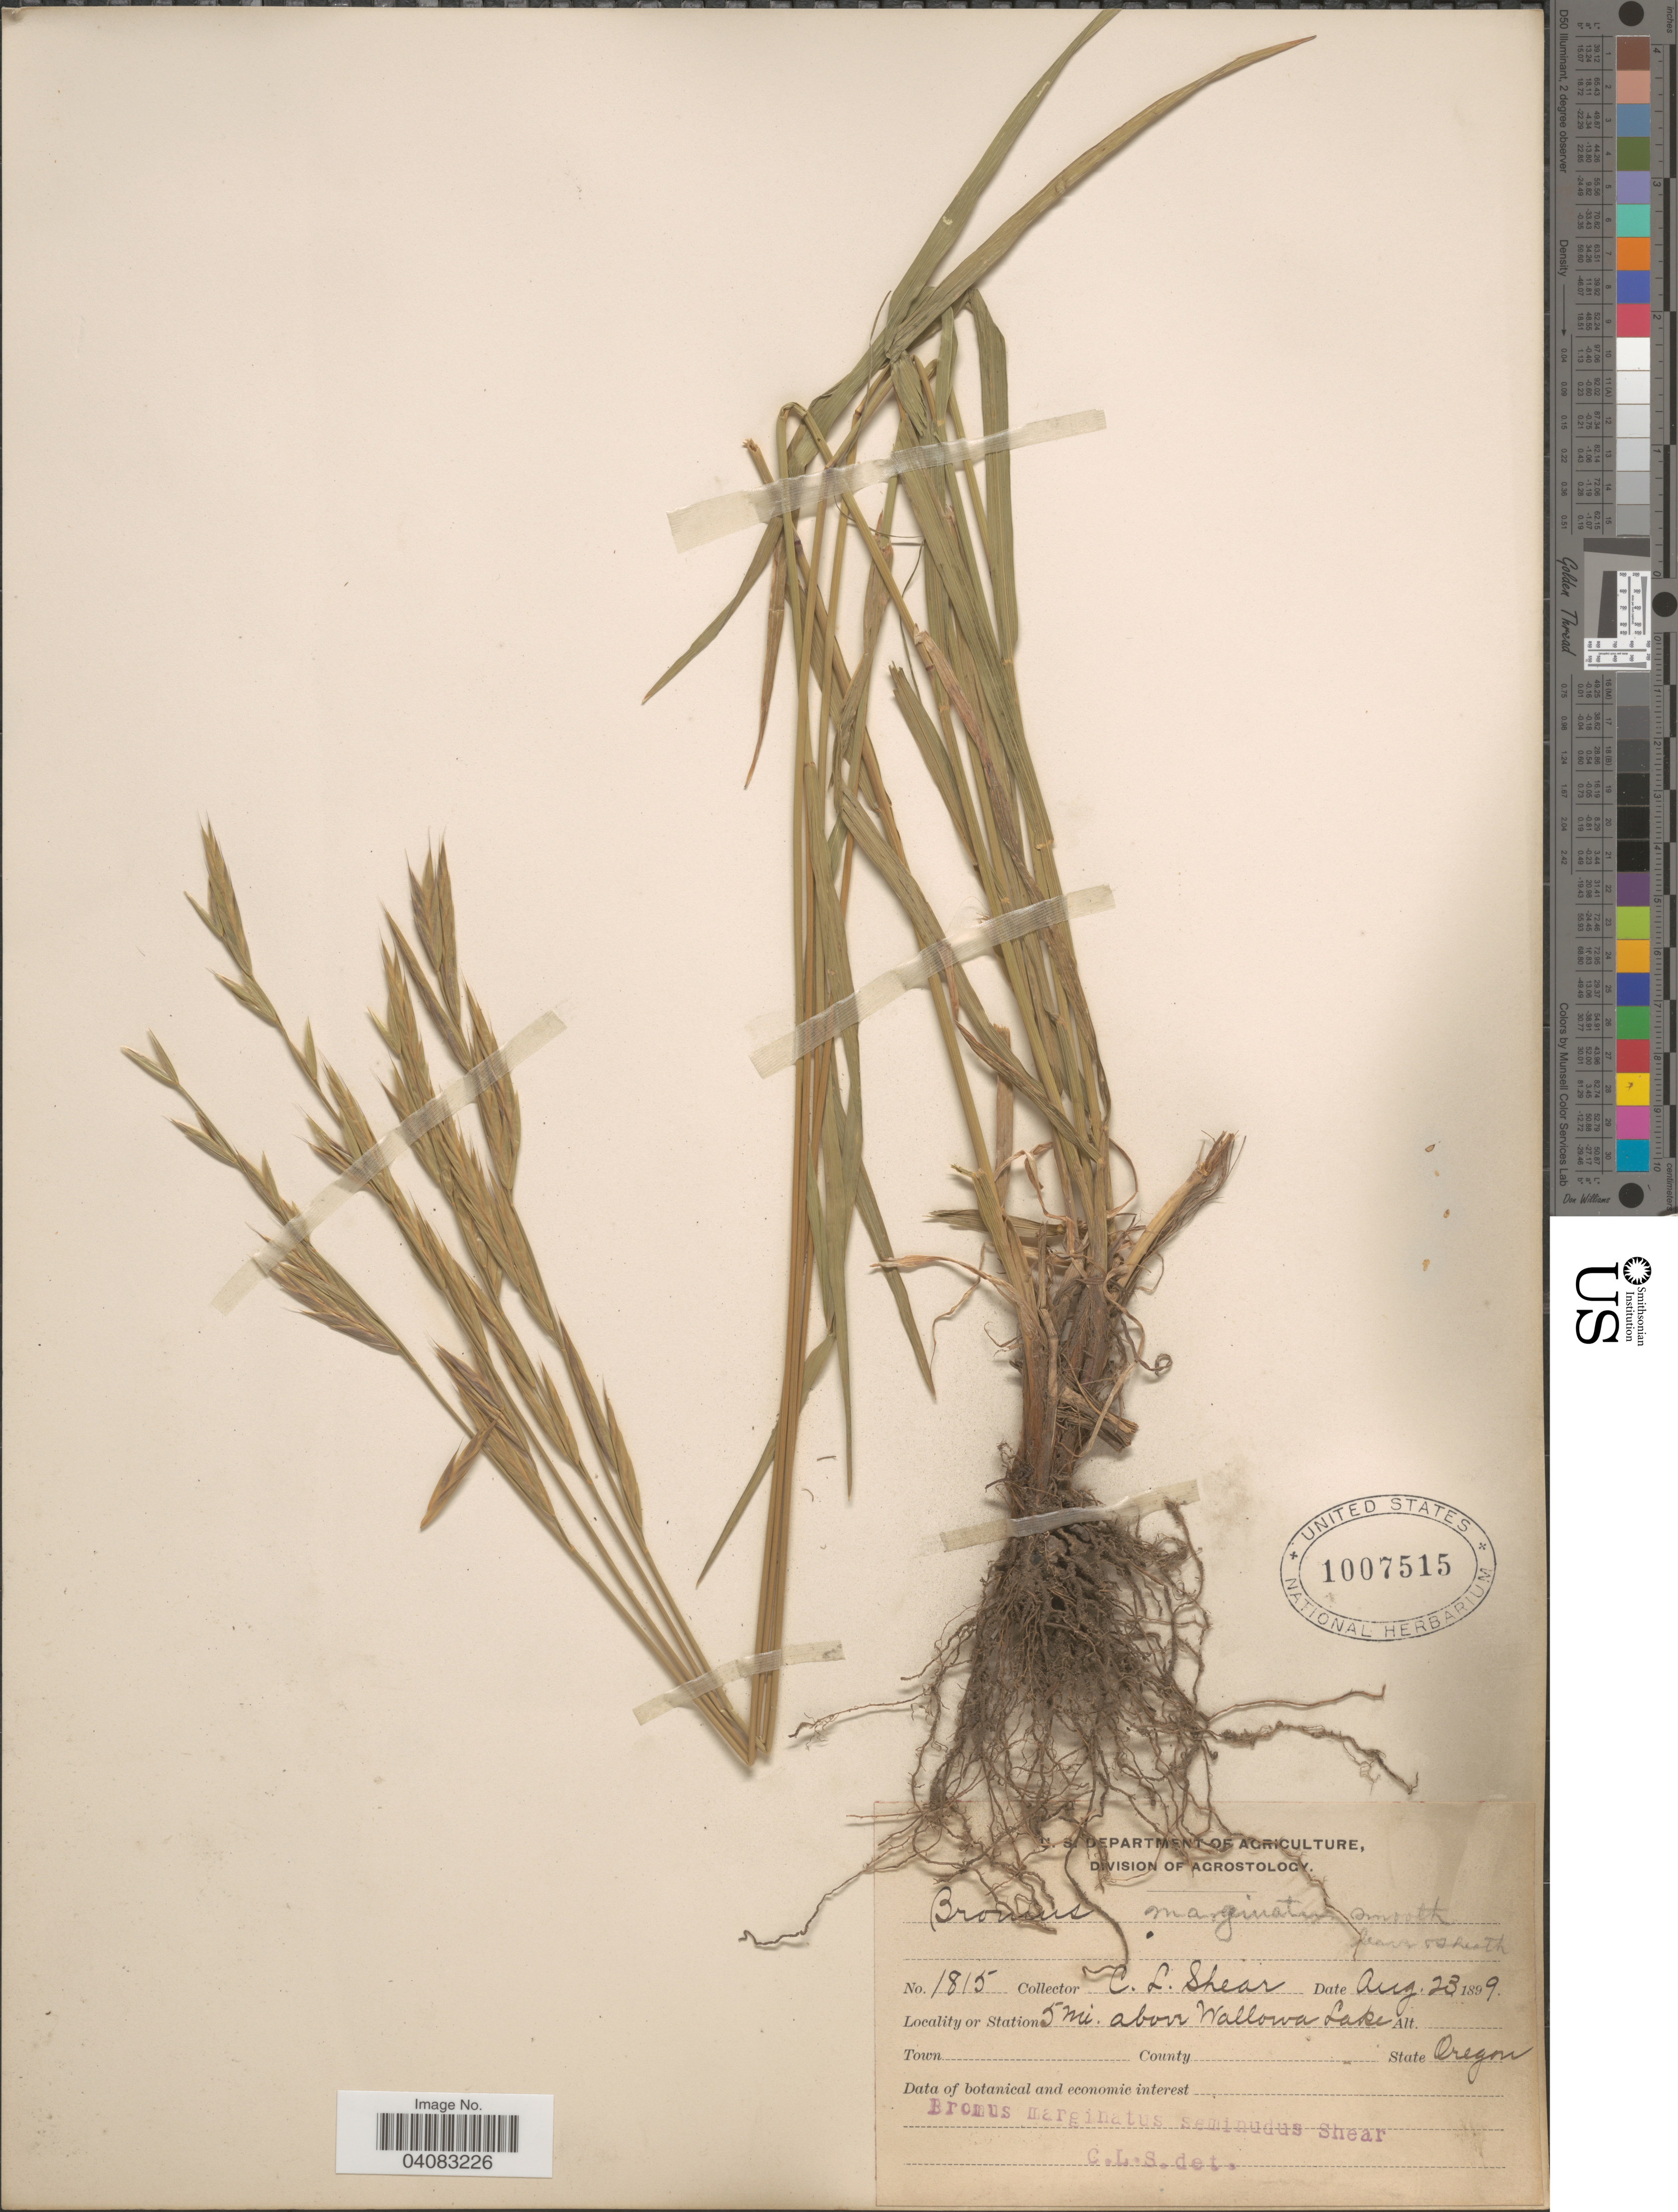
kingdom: Plantae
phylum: Tracheophyta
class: Liliopsida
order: Poales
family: Poaceae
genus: Bromus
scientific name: Bromus marginatus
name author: Nees ex Steud.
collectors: C. L. Shear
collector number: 1815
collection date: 1899-08-23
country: United States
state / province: Oregon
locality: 5 mi. above Wallowa Lake.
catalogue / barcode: US 1007515